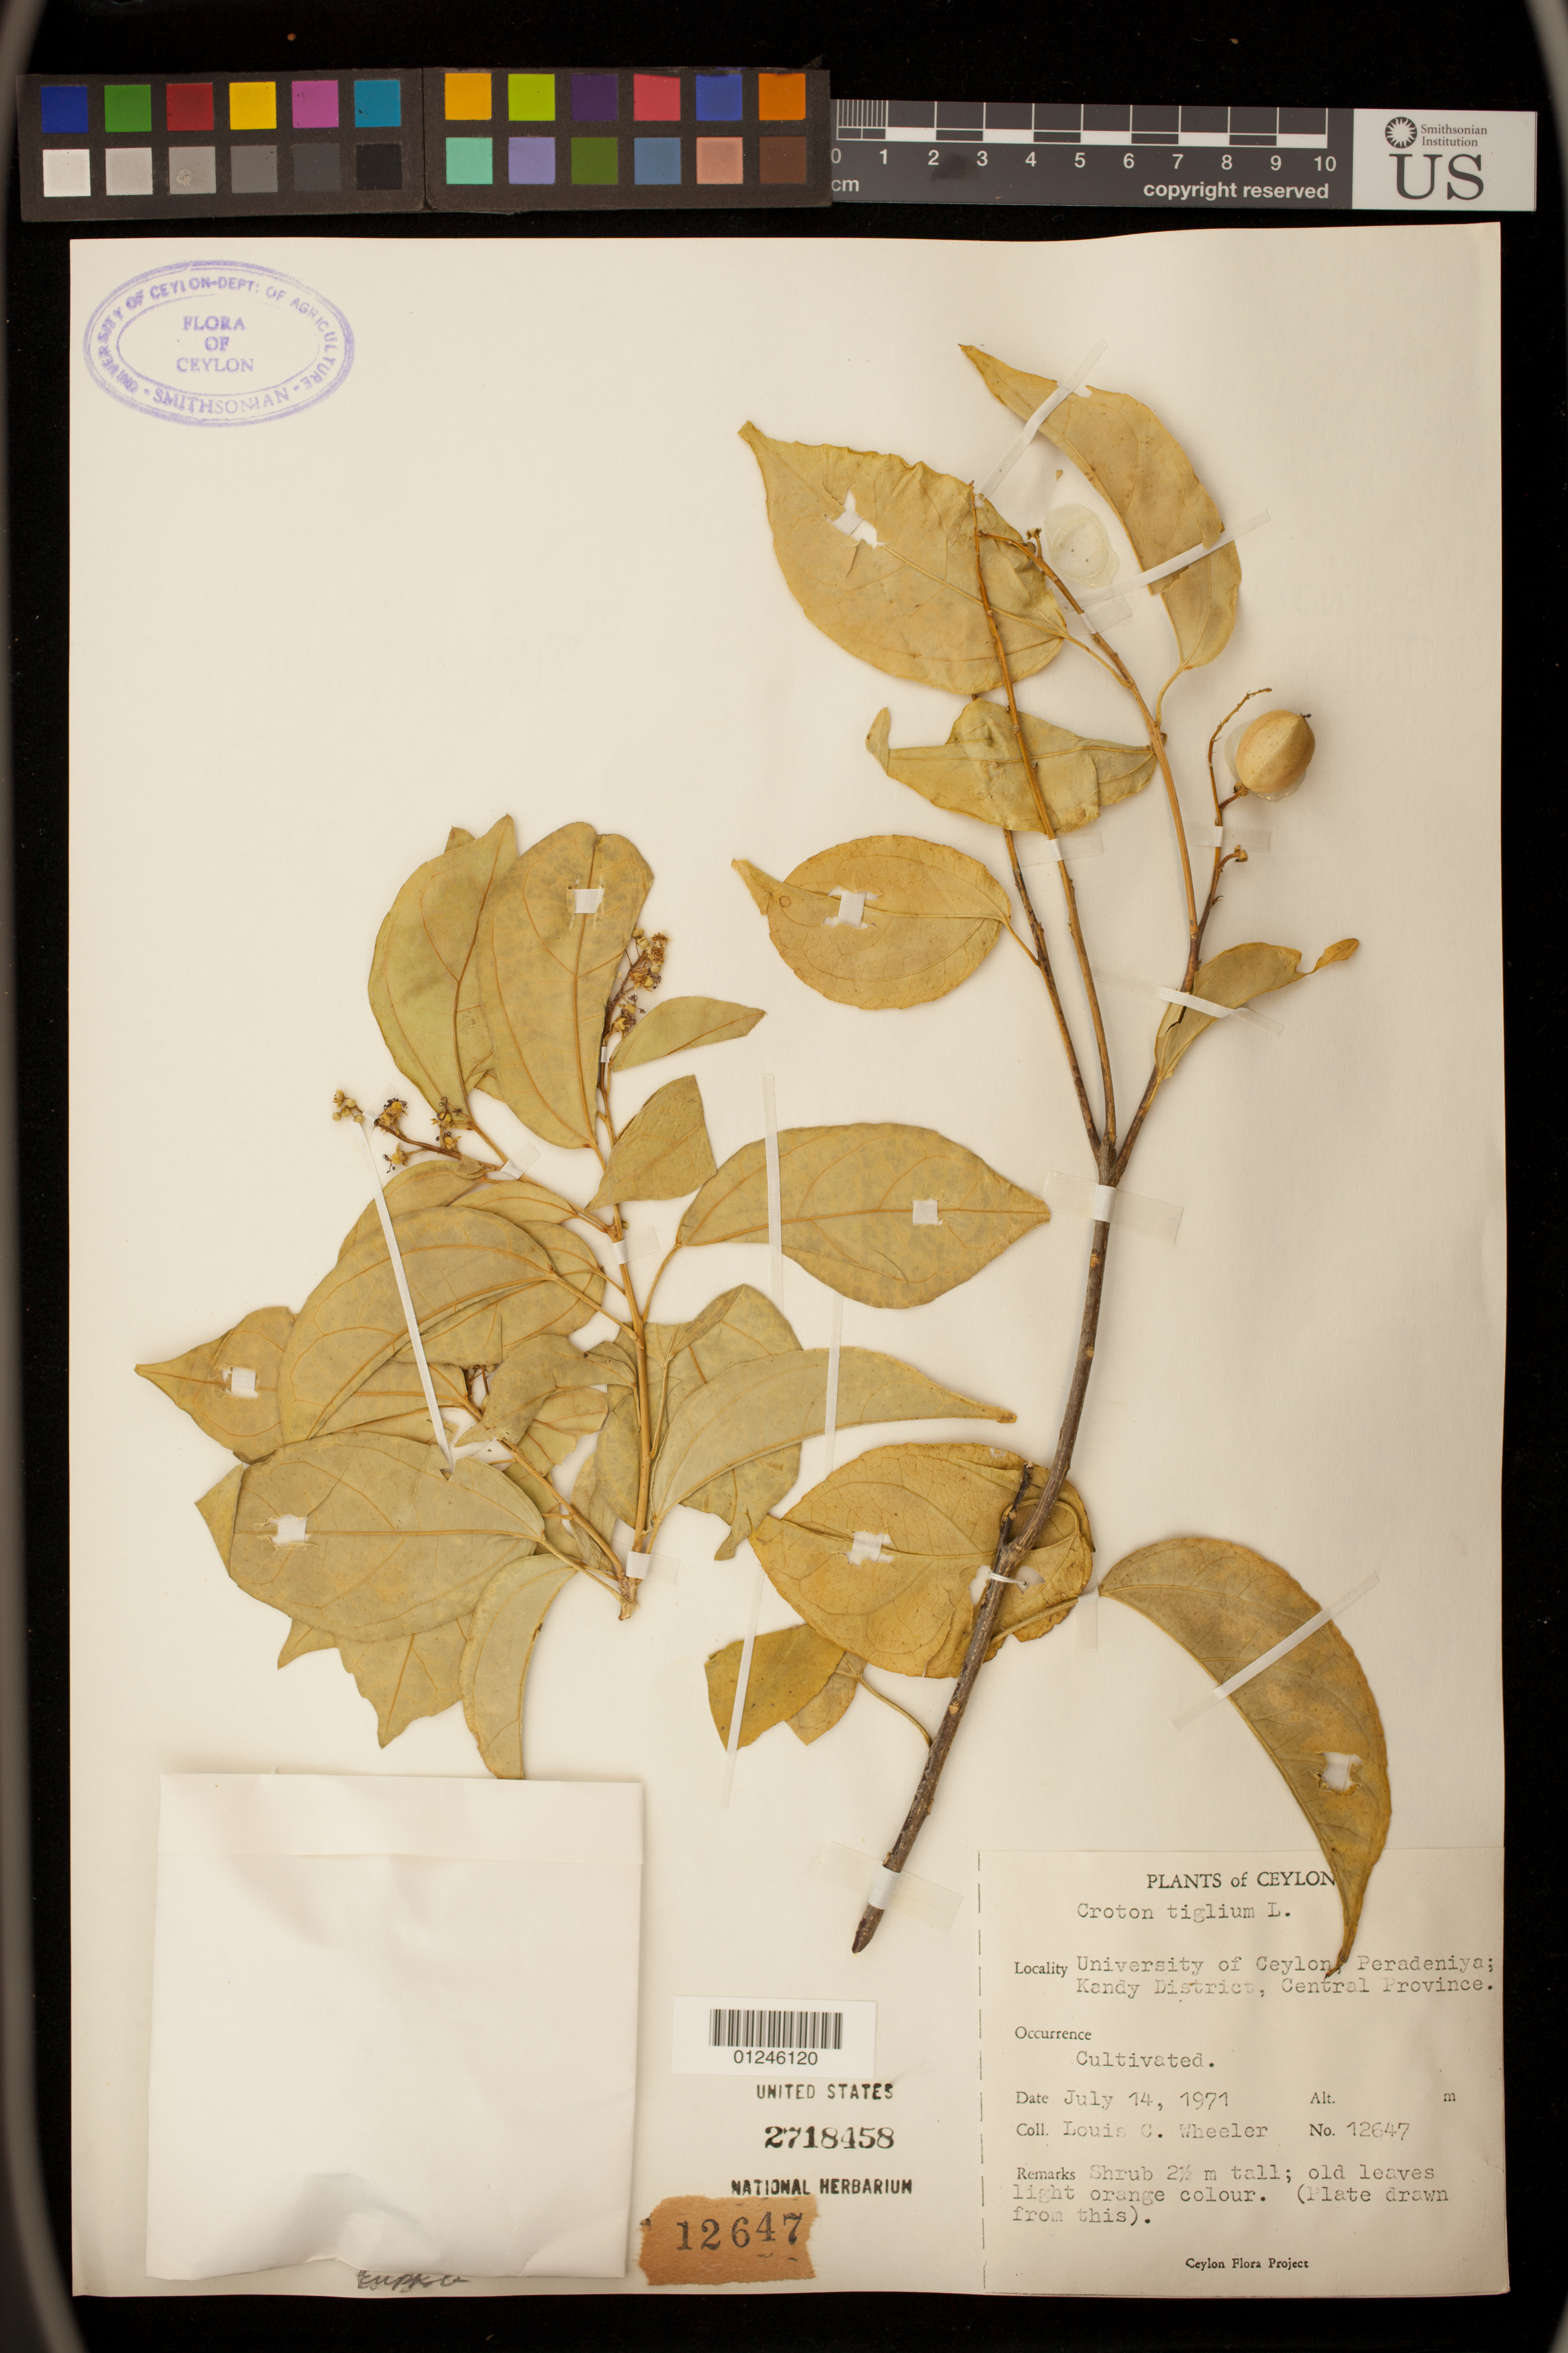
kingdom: Plantae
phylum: Tracheophyta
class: Magnoliopsida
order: Malpighiales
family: Euphorbiaceae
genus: Croton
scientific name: Croton tiglium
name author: L.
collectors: L. C. Wheeler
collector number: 12647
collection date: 1971-07-14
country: Sri Lanka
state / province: Central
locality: University of Ceylon Peradeniya; Kandy District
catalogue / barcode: US 2718458